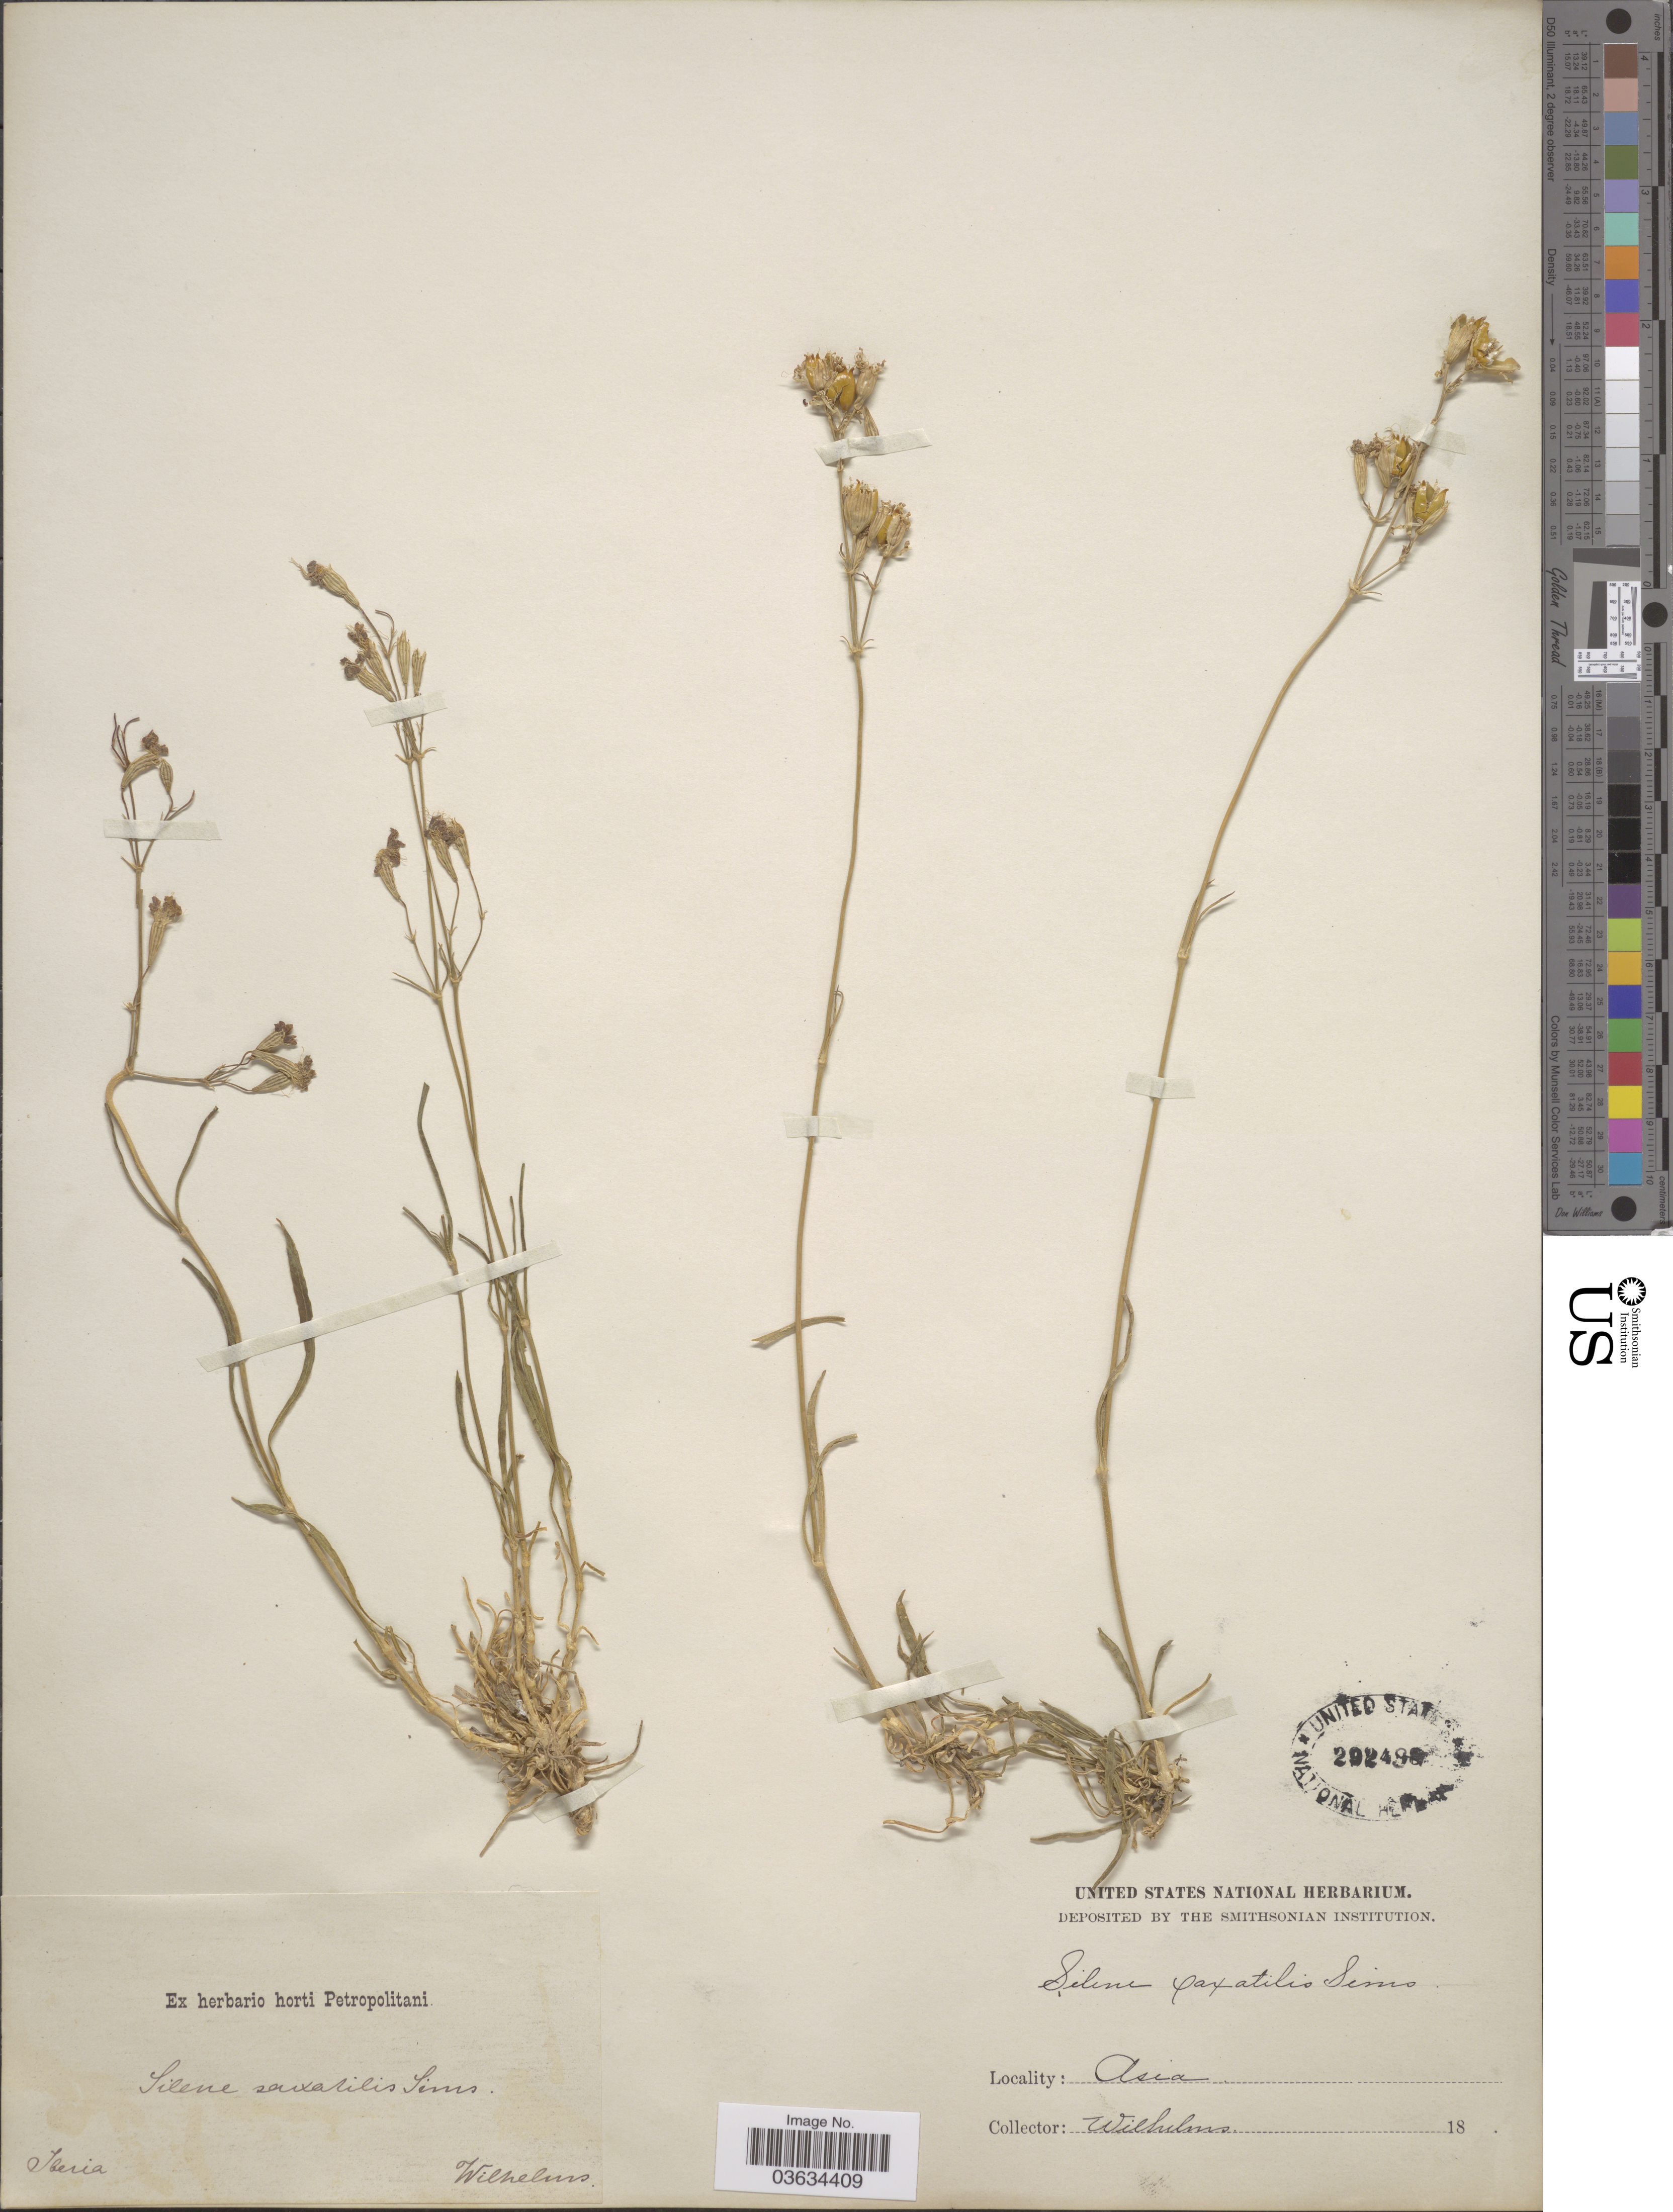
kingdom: Plantae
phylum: Tracheophyta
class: Magnoliopsida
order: Caryophyllales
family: Caryophyllaceae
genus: Silene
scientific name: Silene saxatilis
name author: Sims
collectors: C. Wilhelms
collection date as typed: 18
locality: Iberia. Asia.